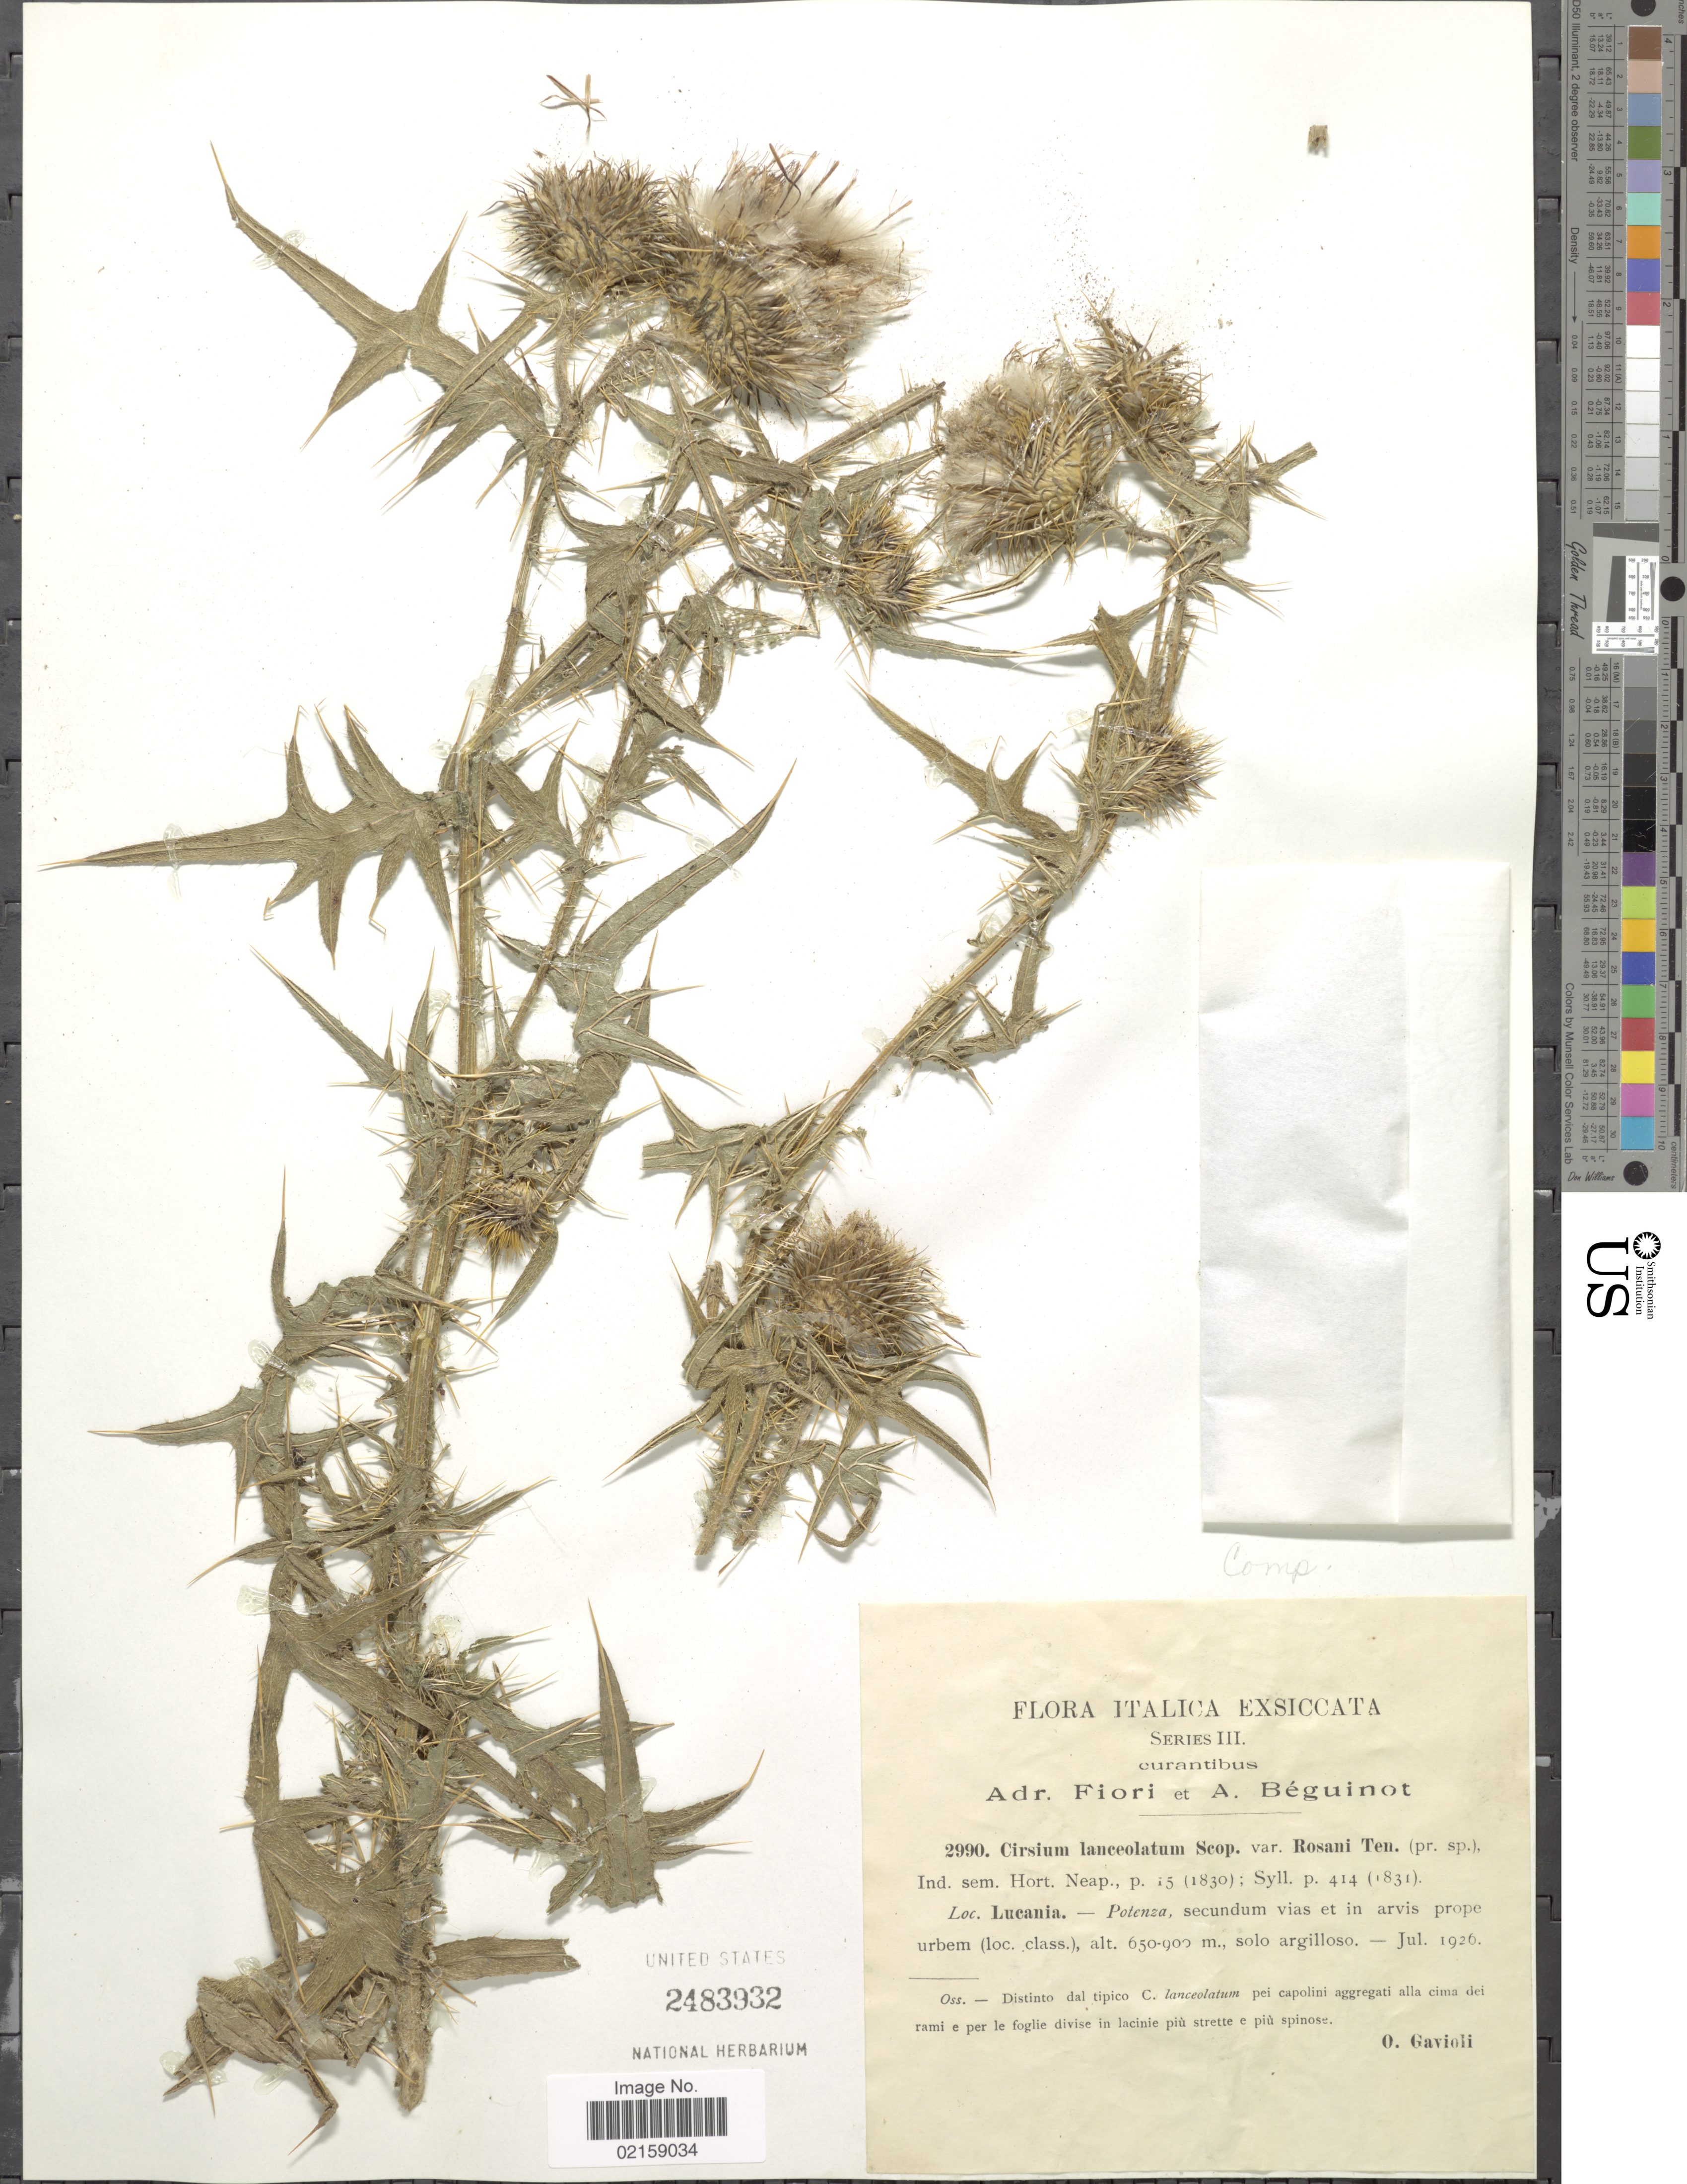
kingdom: Plantae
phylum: Tracheophyta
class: Magnoliopsida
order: Asterales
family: Asteraceae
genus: Cirsium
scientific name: Cirsium vulgare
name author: (Savi) Ten.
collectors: O. Gavioli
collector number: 2990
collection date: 1926-07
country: Italy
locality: Lucania-Potenza, secundum vias et in arvis prope urbem.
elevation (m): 650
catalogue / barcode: US 2483932